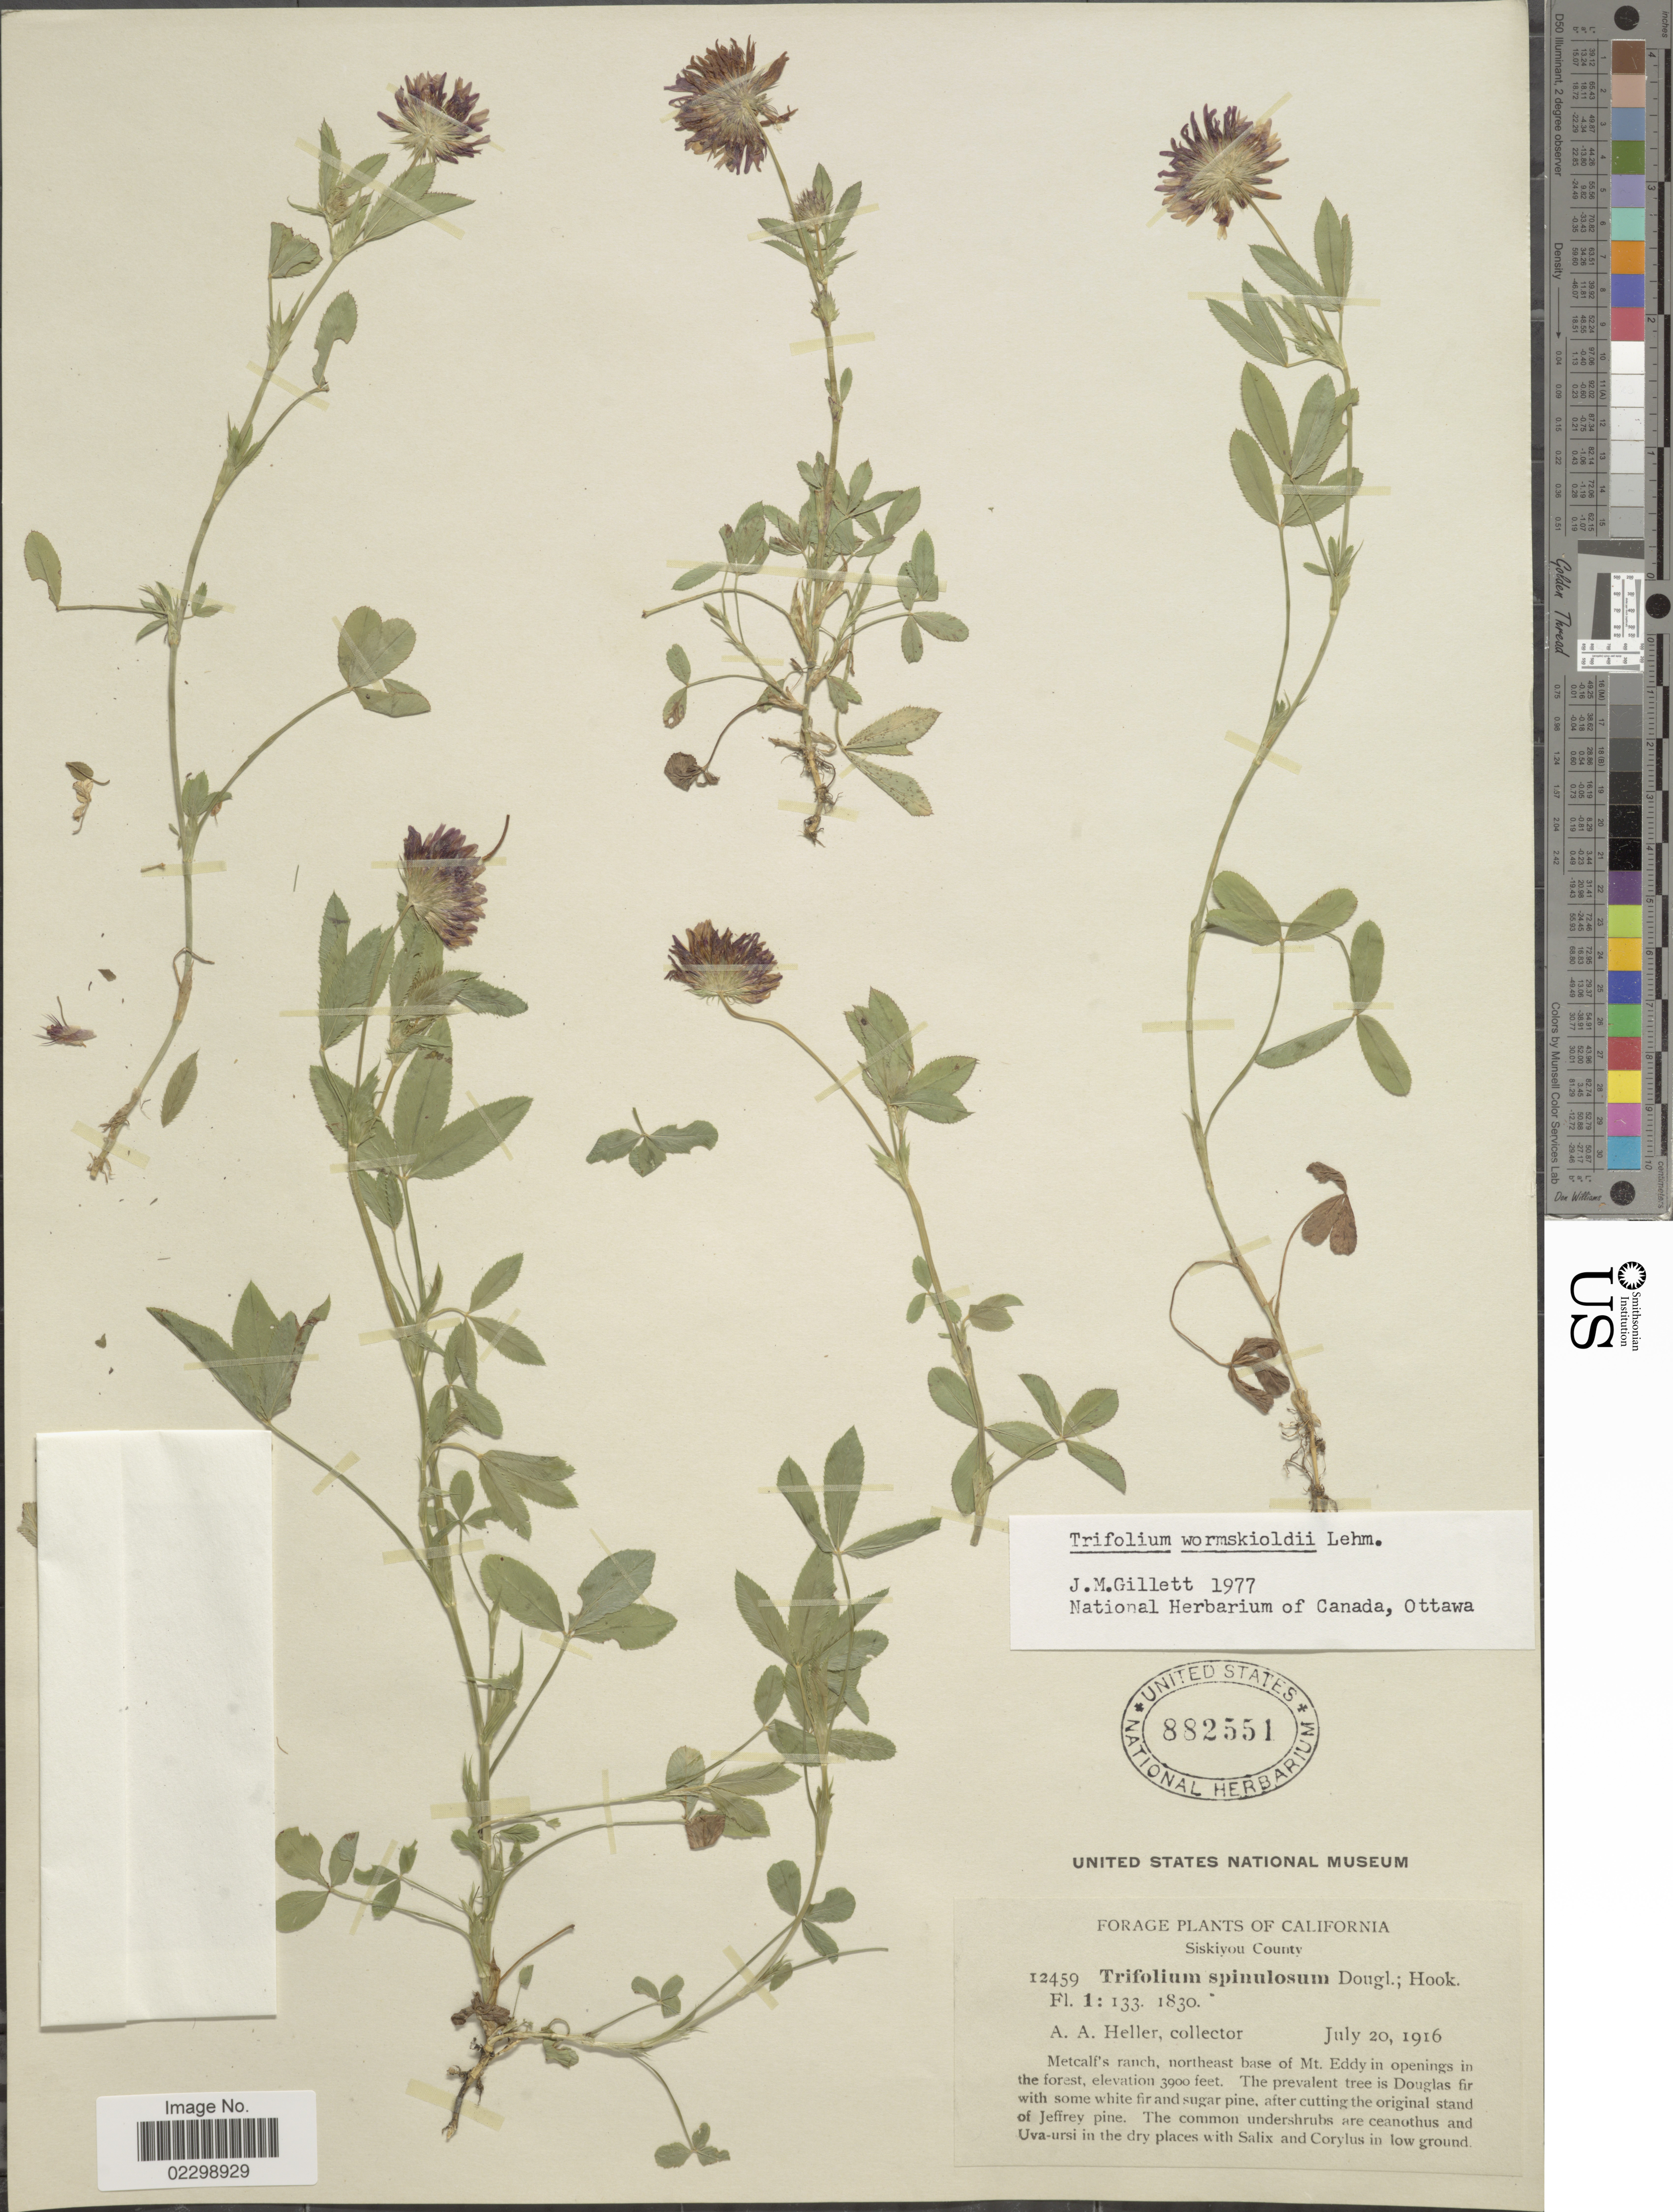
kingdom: Plantae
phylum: Tracheophyta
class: Magnoliopsida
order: Fabales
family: Fabaceae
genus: Trifolium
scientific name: Trifolium wormskioldii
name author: Lehm.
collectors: A. A. Heller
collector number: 12459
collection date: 1916-07-20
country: United States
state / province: California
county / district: Siskiyou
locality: Forage, Siskiyou County, Metcalf's ranch, northeast base of Mt. Eddy in openings in the forest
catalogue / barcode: US 882551